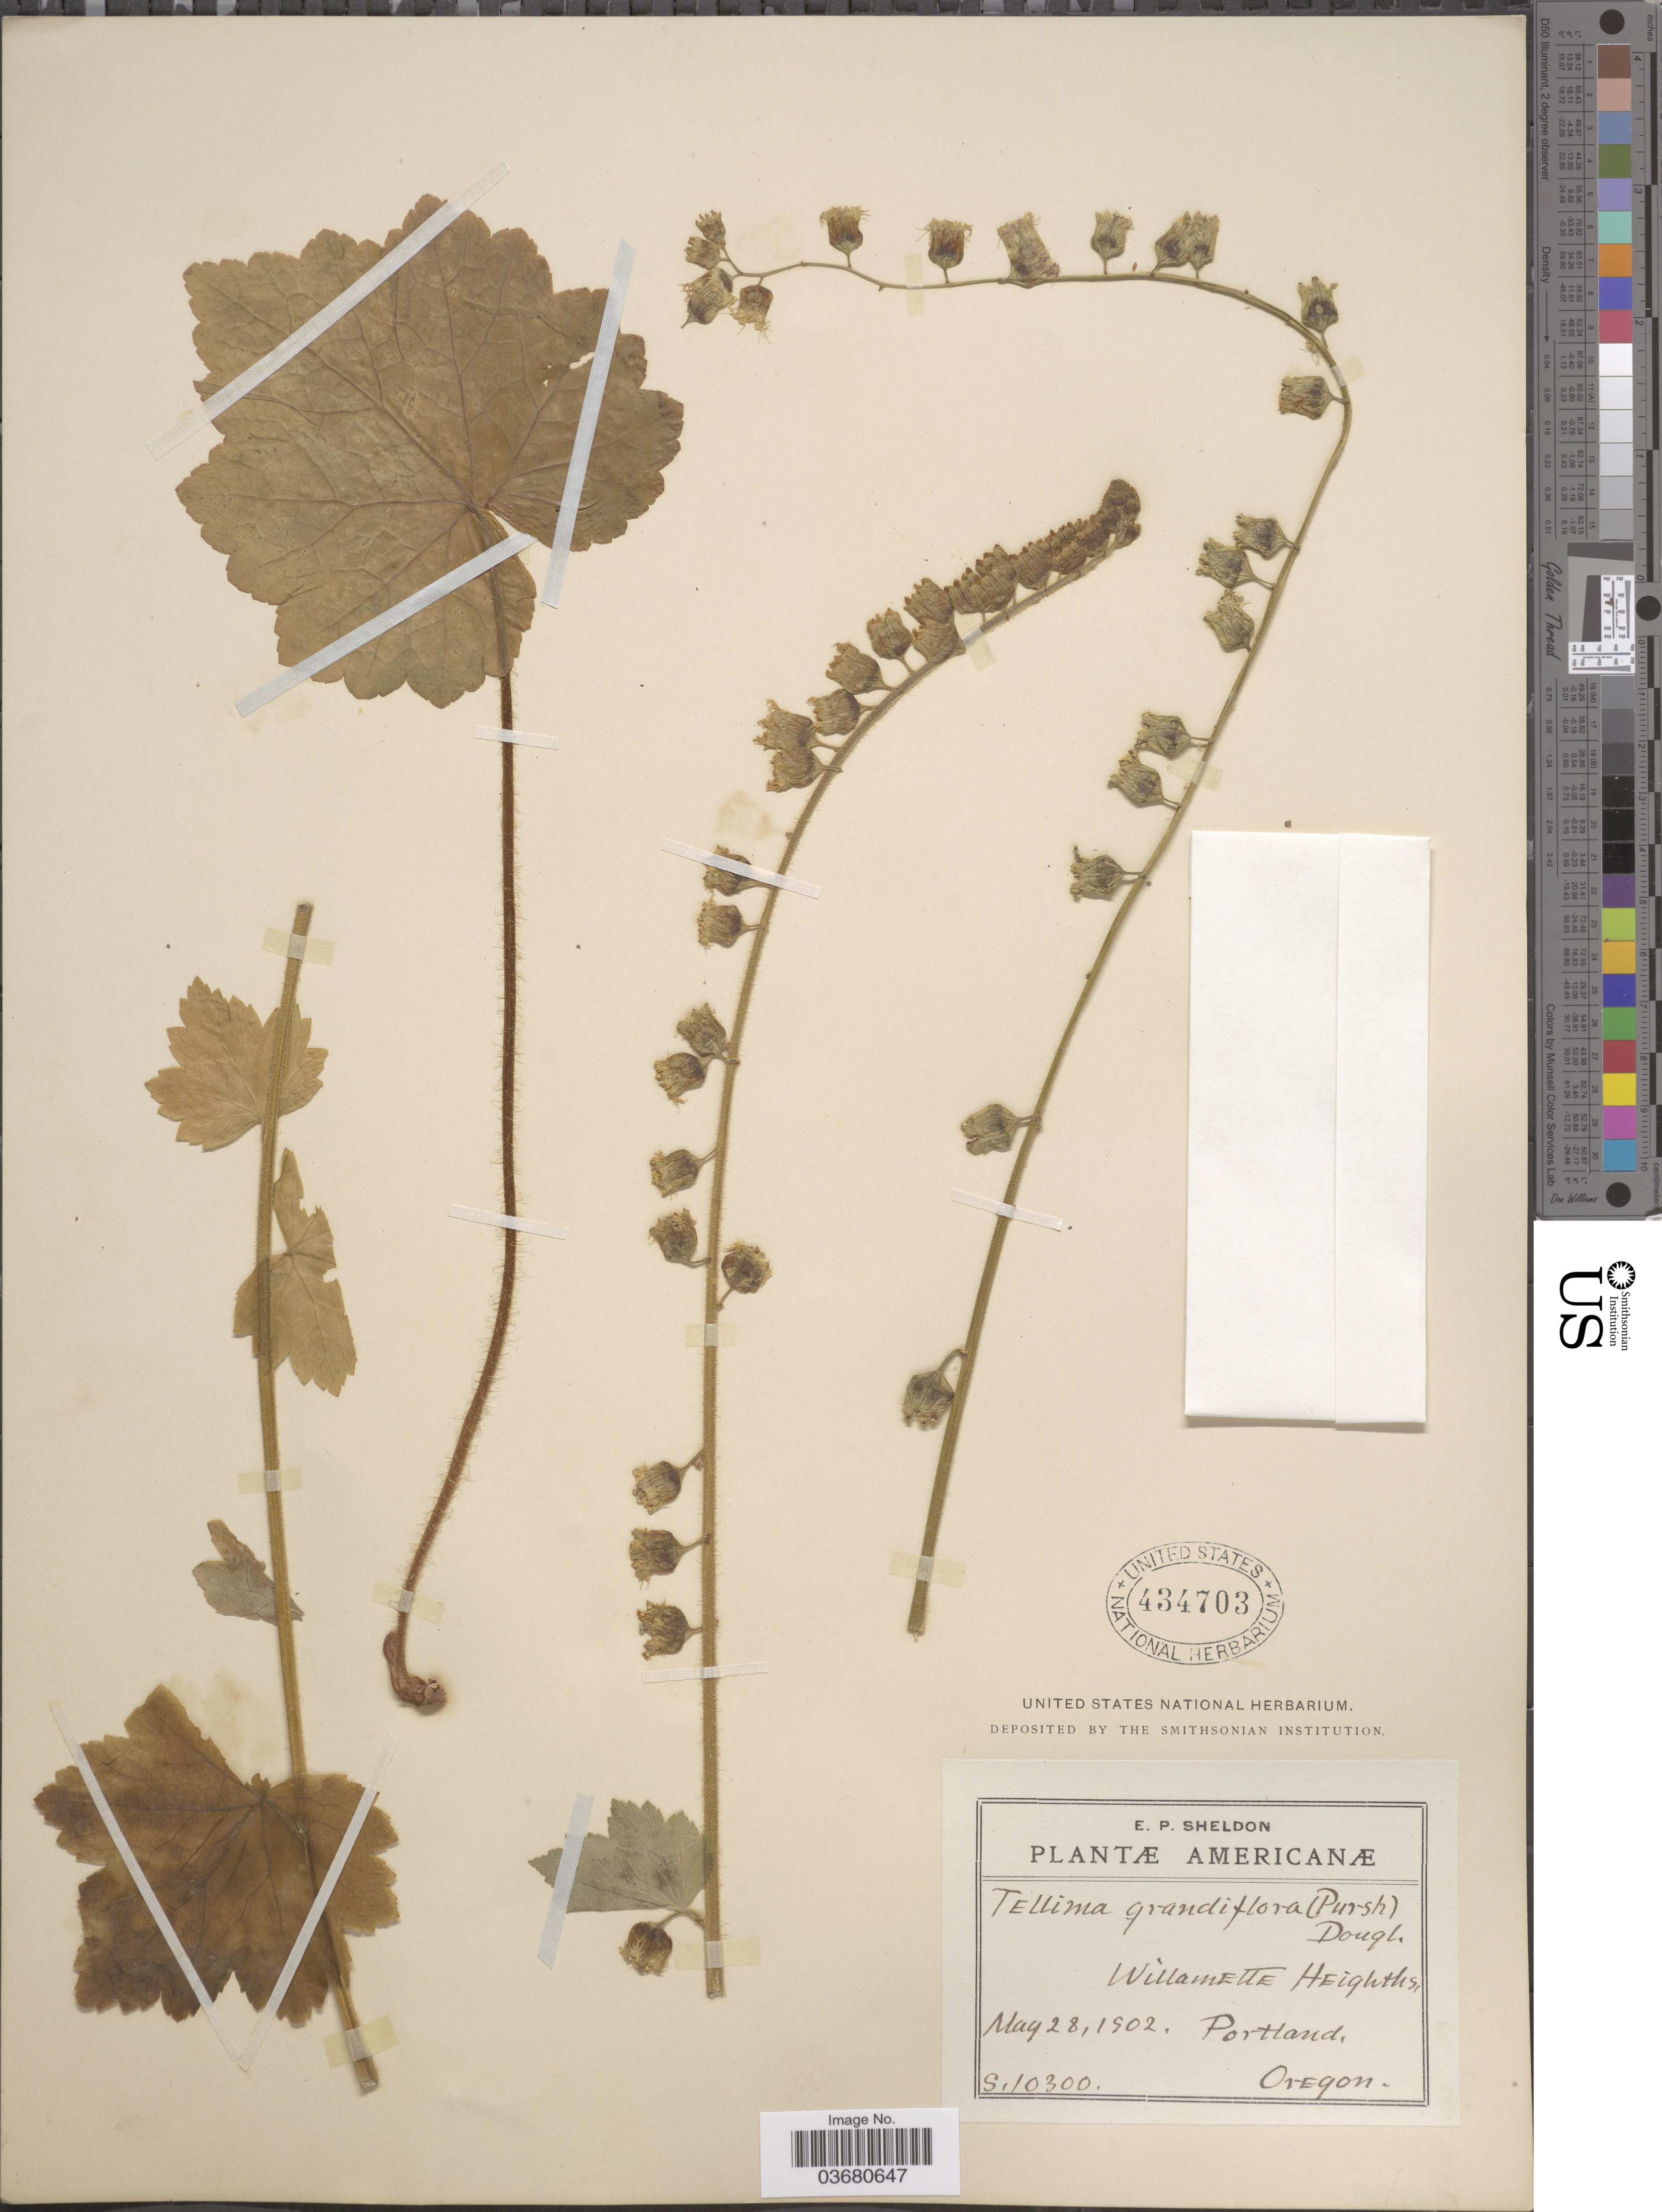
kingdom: Plantae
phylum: Tracheophyta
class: Magnoliopsida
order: Saxifragales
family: Saxifragaceae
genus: Tellima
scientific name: Tellima grandiflora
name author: (Pursh) Douglas ex Lindl.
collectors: E. P. Sheldon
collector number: S.10300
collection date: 1902-05-28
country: United States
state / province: Oregon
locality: Americanæ. Willamette Heights, Portland.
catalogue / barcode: US 434703